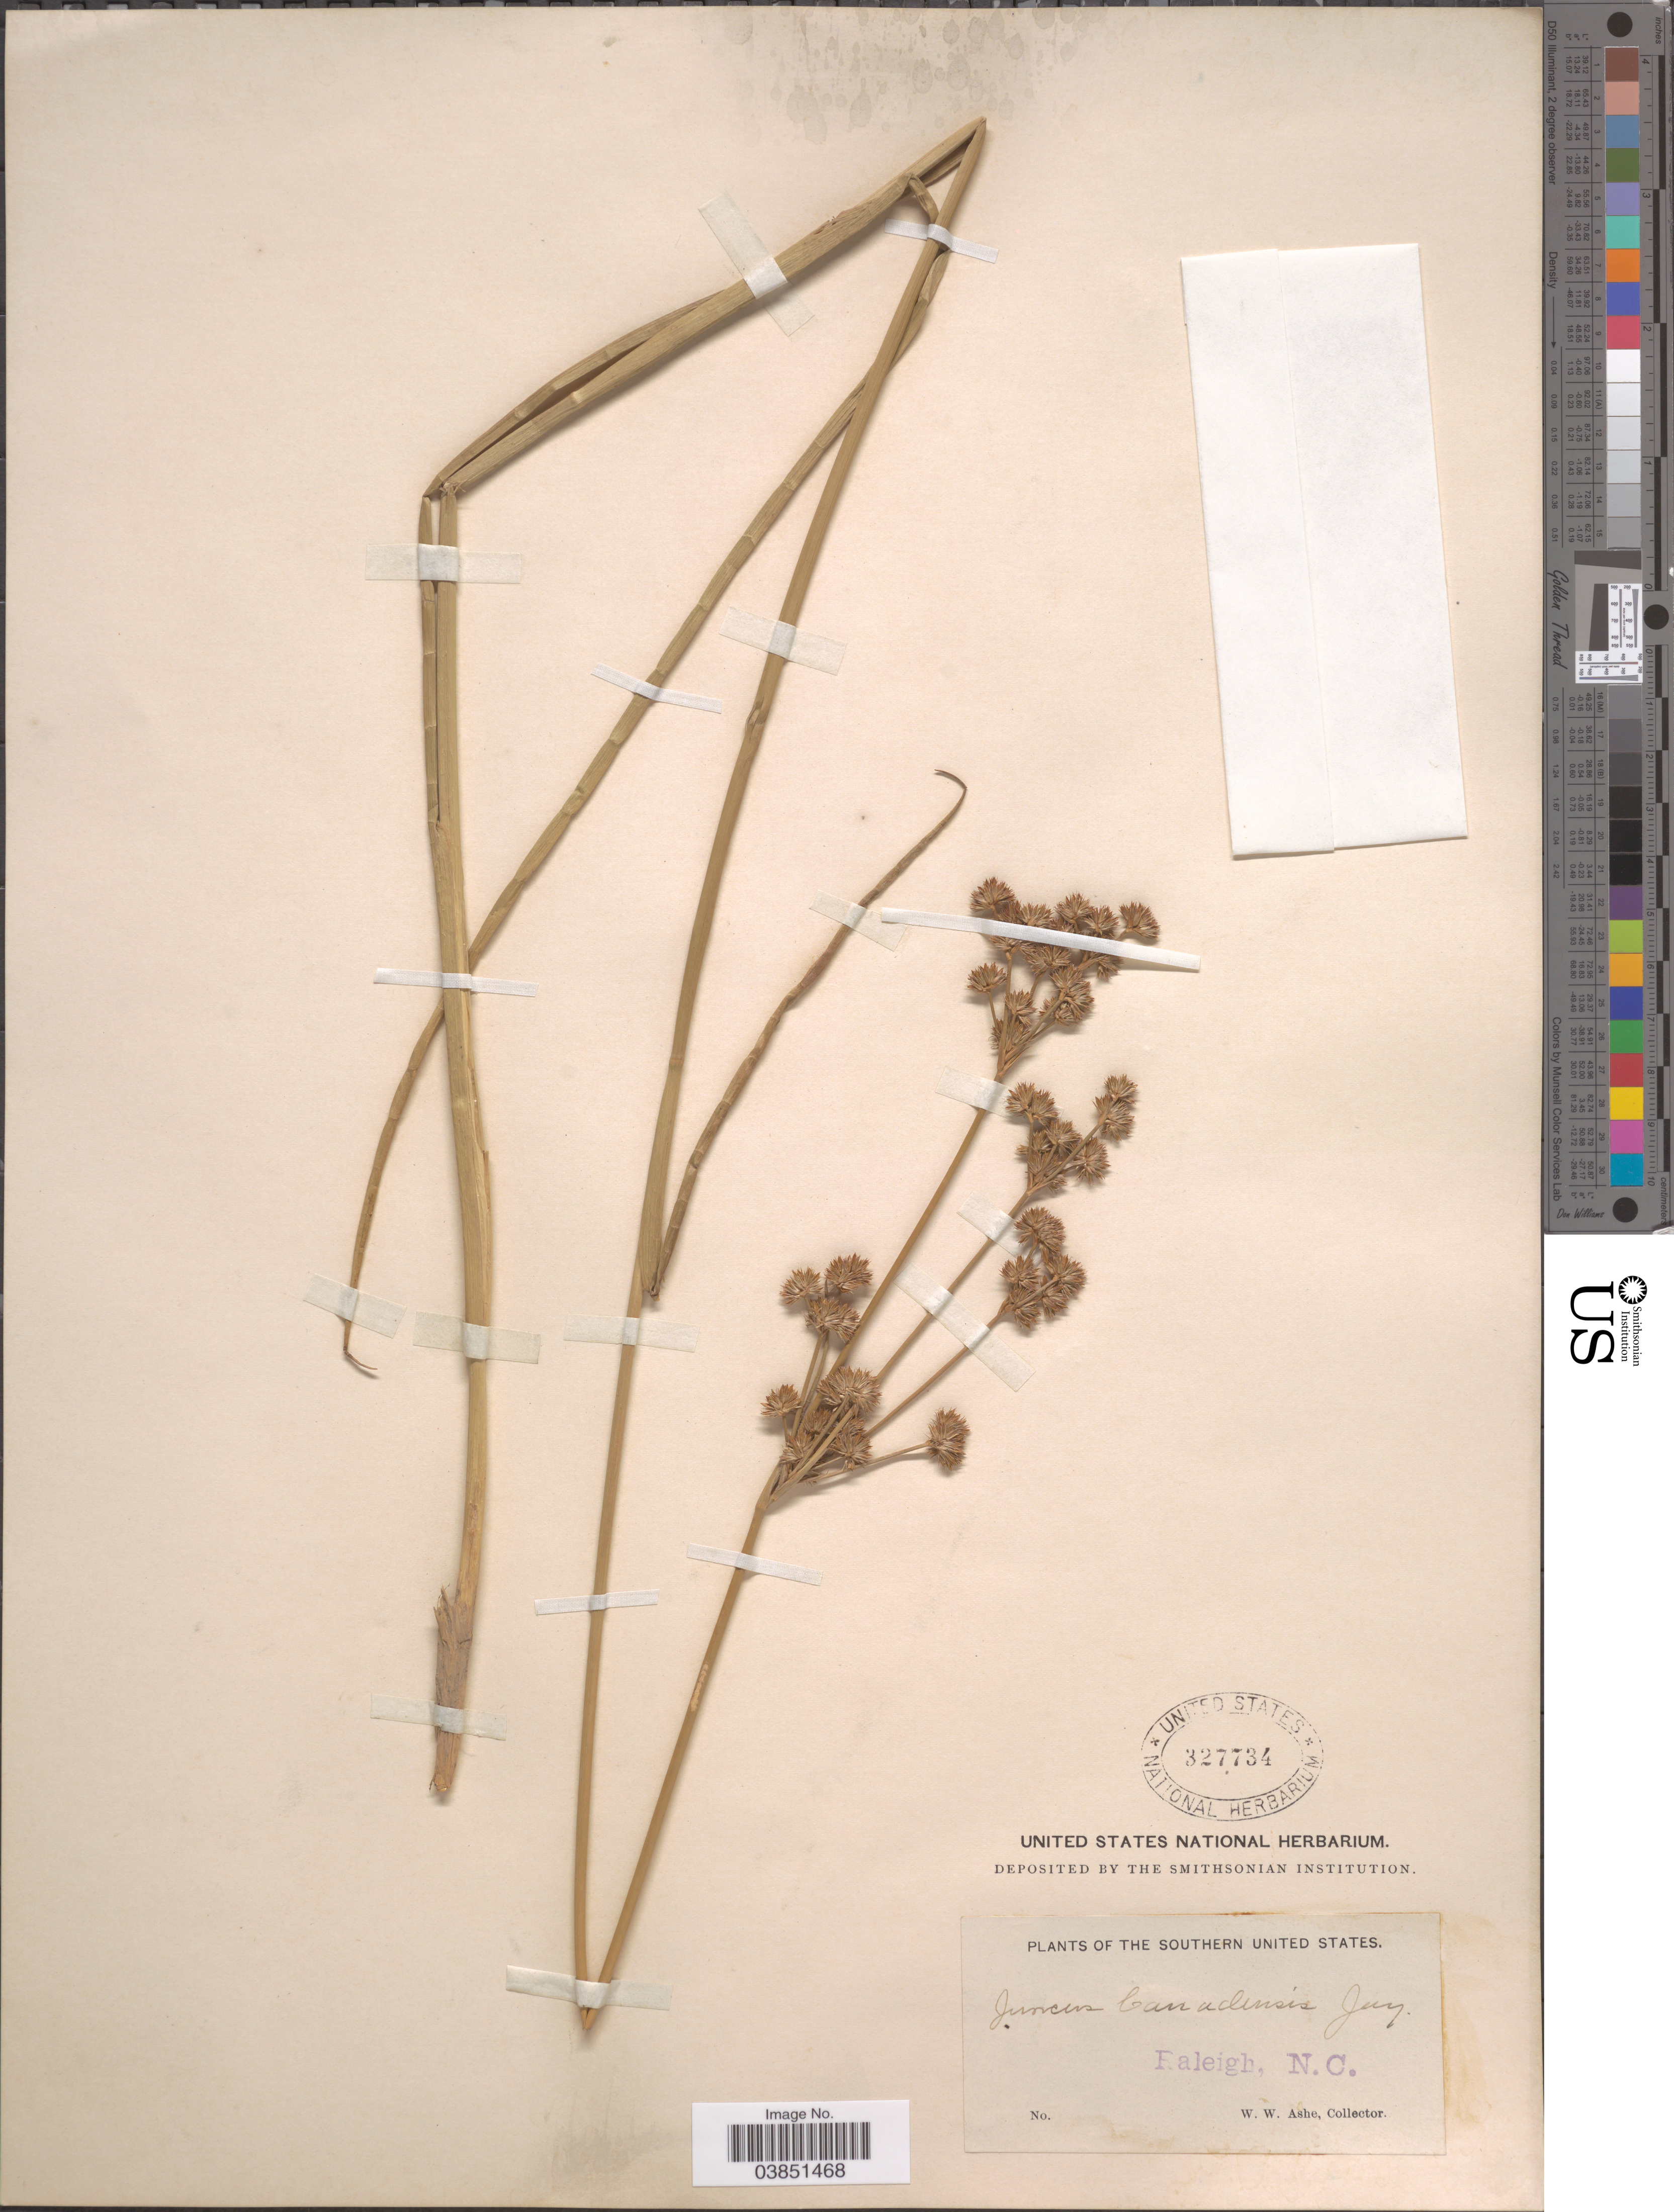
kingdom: Plantae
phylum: Tracheophyta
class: Liliopsida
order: Poales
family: Juncaceae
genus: Juncus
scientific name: Juncus canadensis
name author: J. Gay ex Laharpe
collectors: W. W. Ashe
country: United States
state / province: North Carolina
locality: The Southern United States. Raleigh.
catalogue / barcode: US 327734